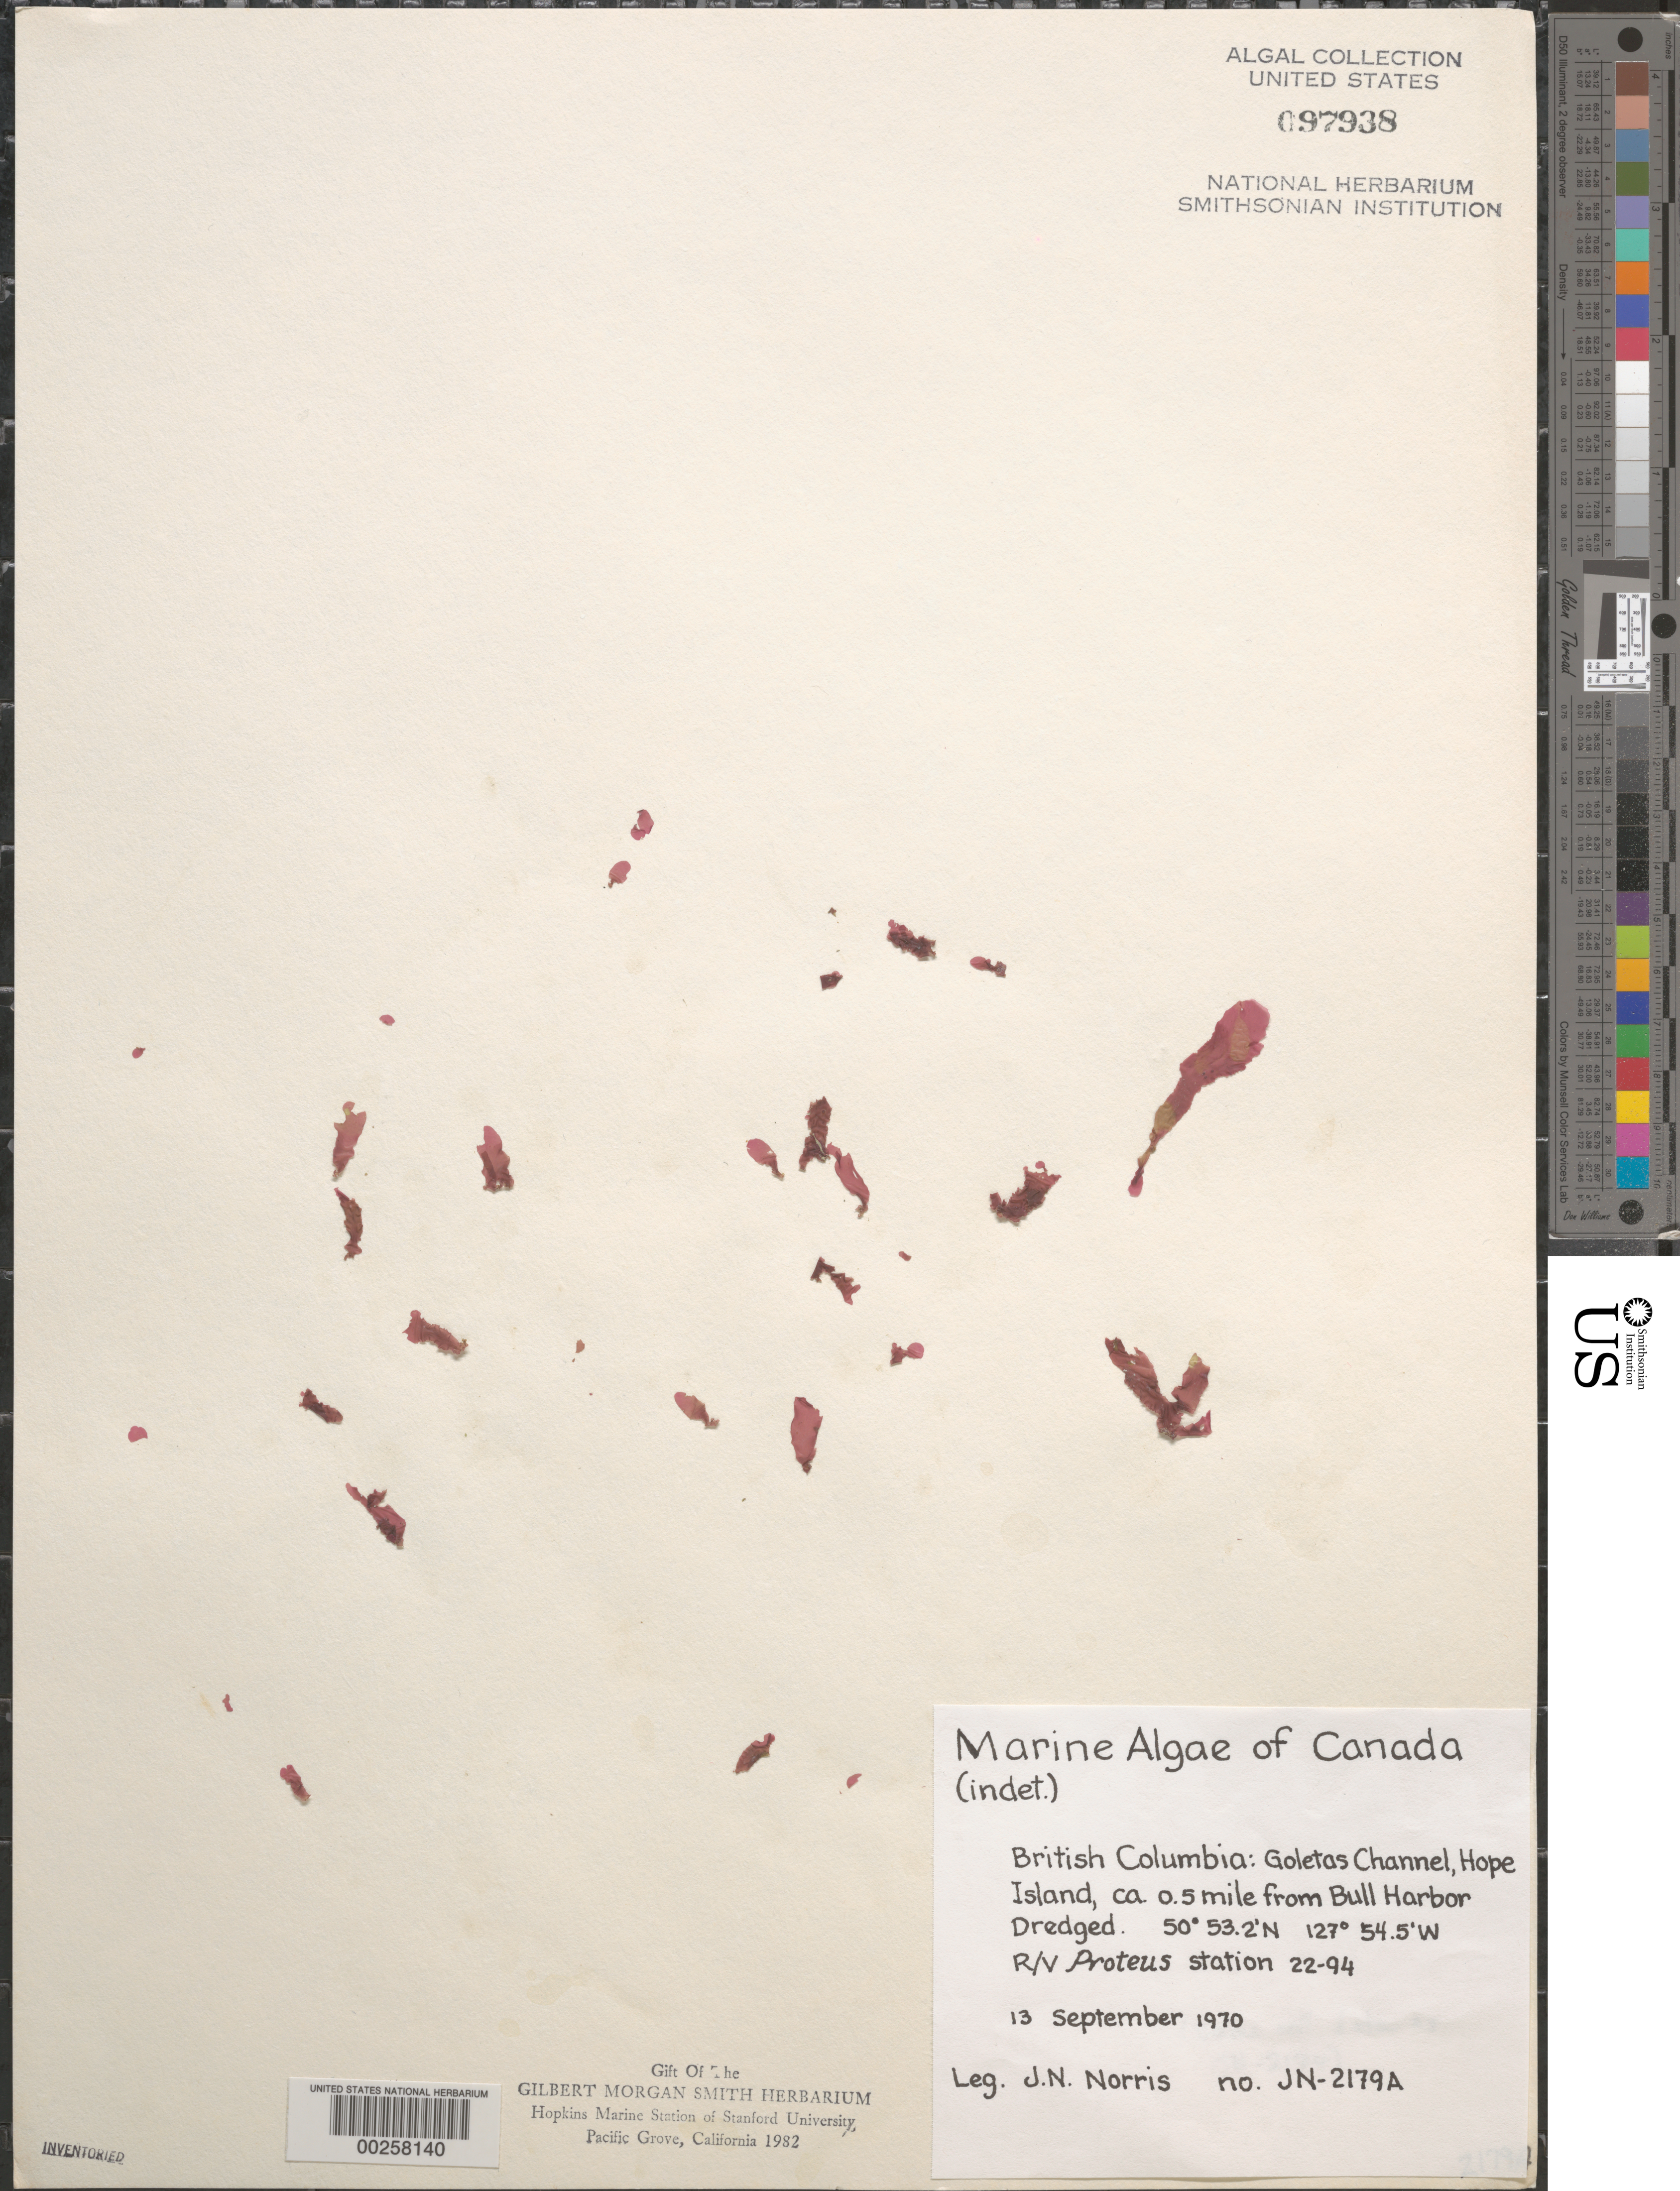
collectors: J. N. Norris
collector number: JN-2179a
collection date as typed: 13 Sep 1970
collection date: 1970-09-13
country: Canada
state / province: British Columbia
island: Hope Island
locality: Goletas Channel, ca. 0.5 mile from Bull Harbor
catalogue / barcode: US 97938